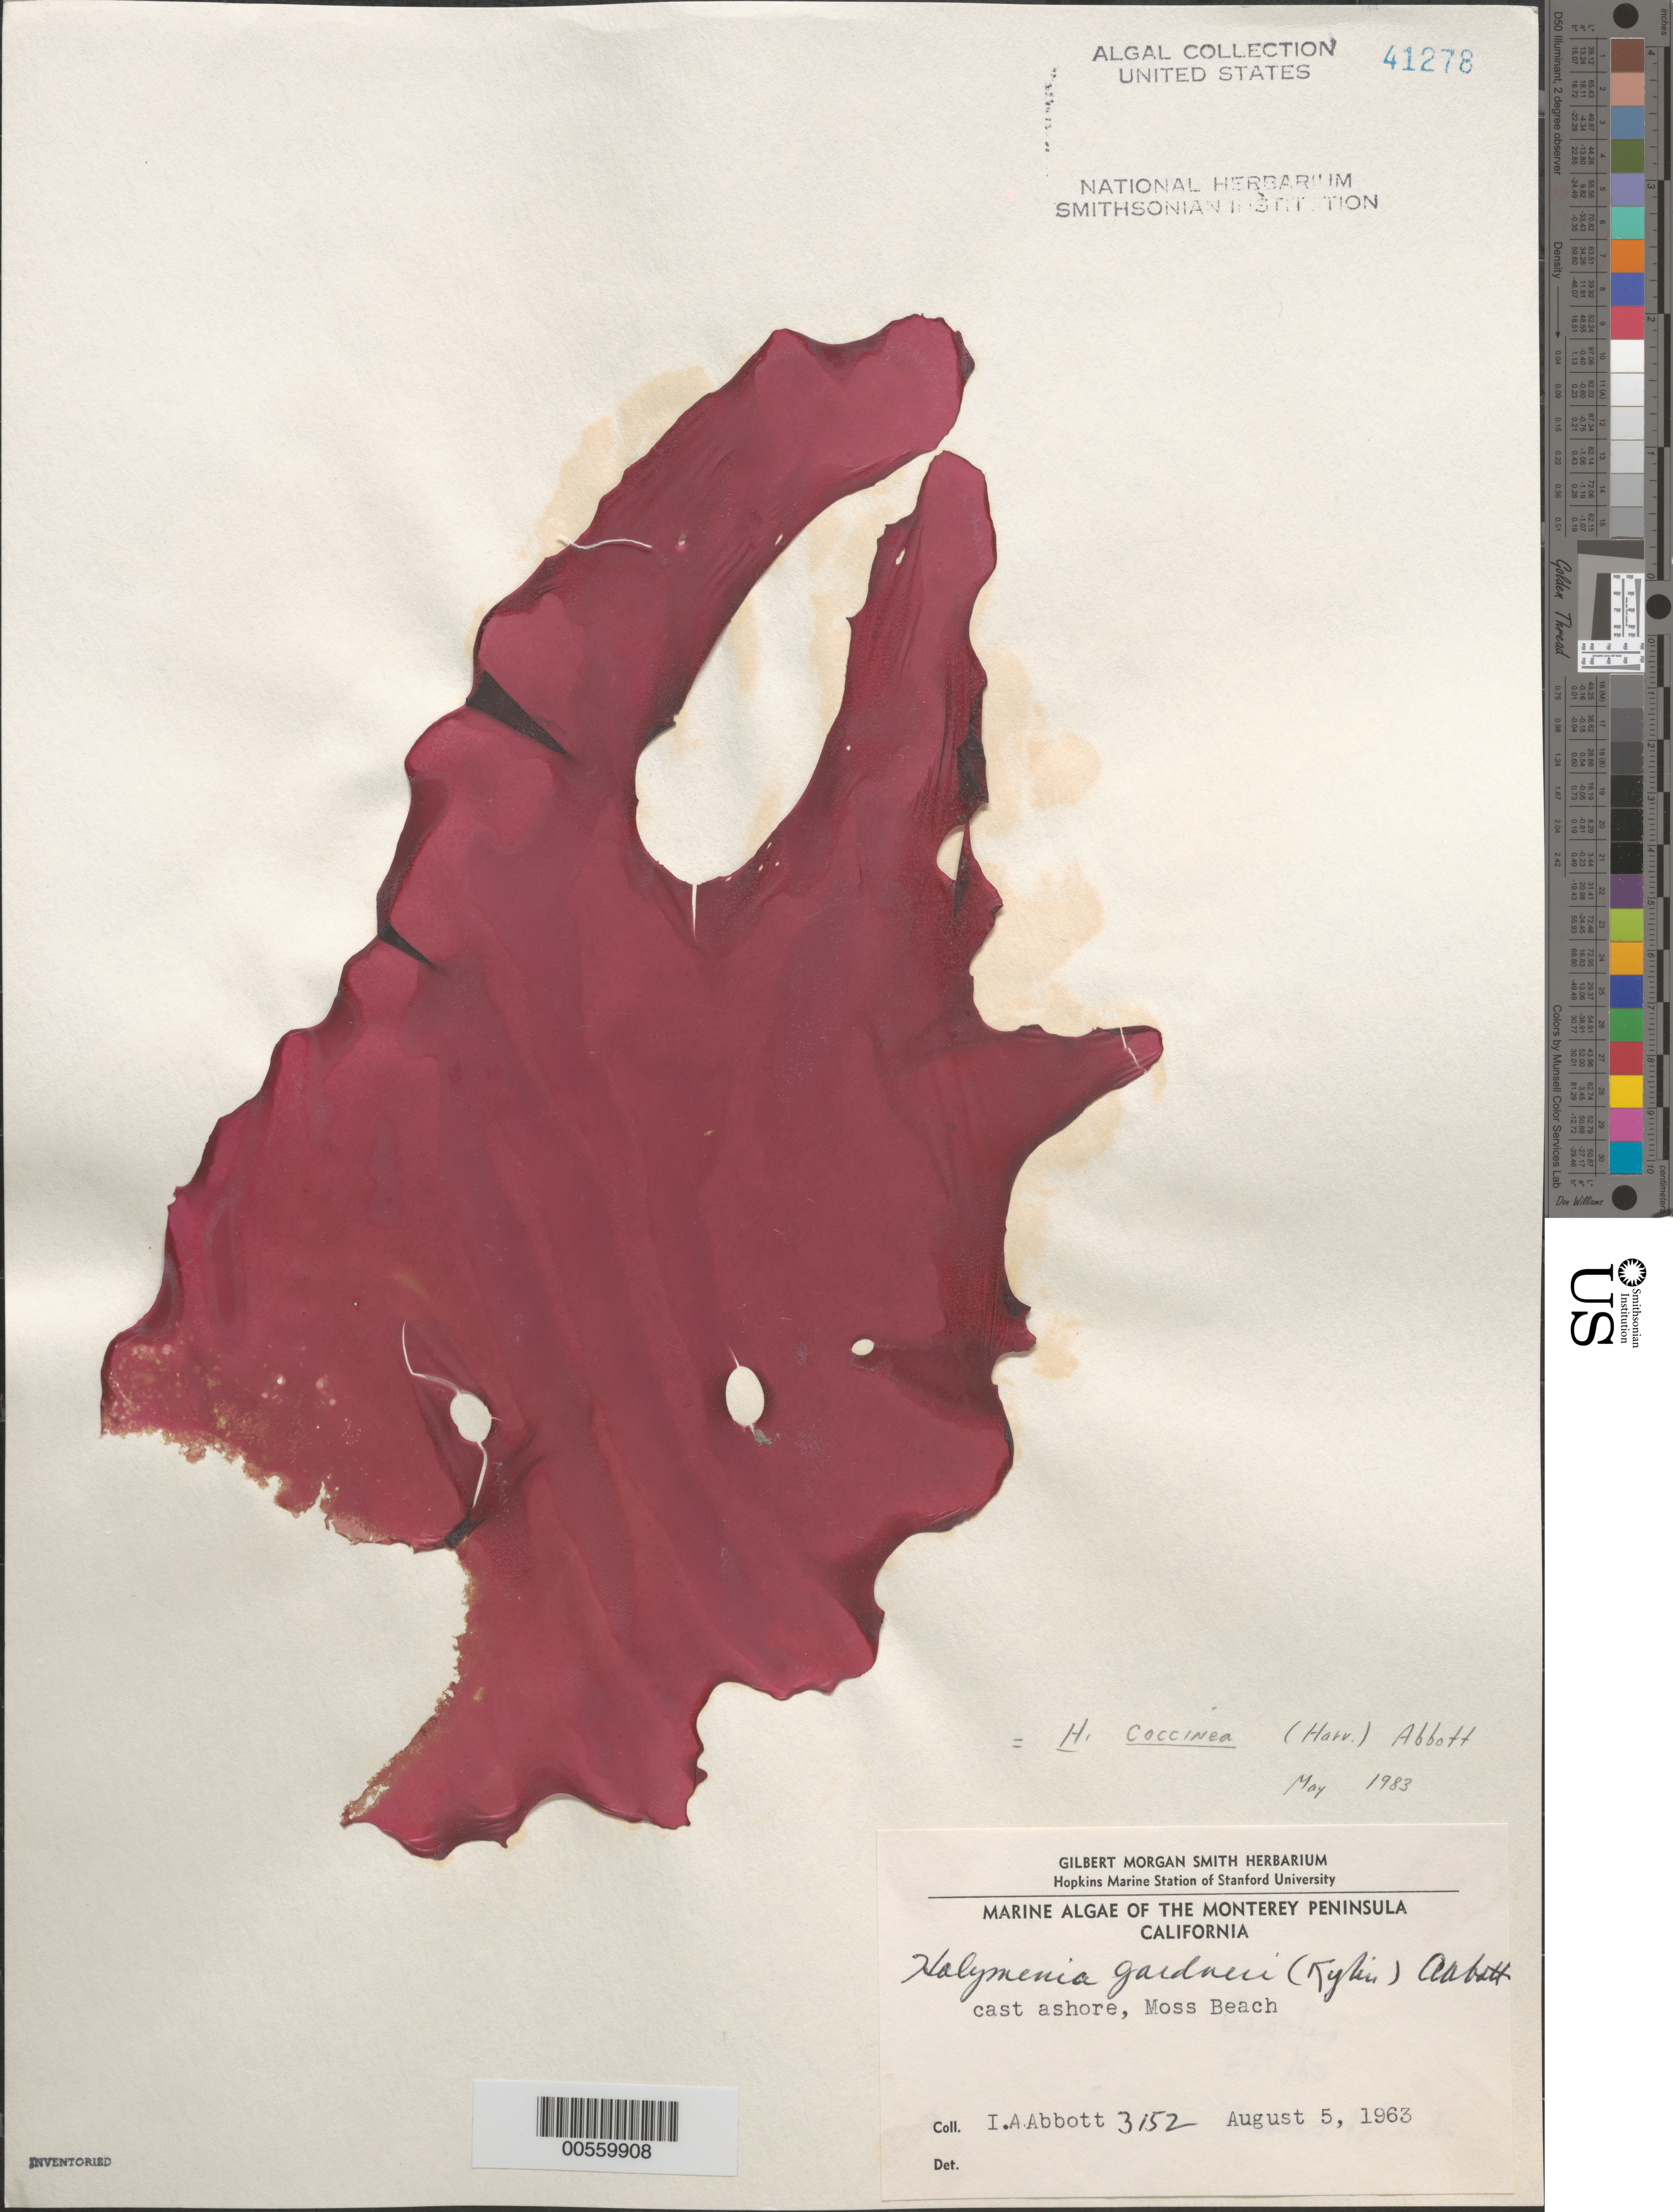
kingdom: Plantae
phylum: Rhodophyta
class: Florideophyceae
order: Gigartinales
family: Dumontiaceae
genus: Weeksia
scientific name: Weeksia coccinea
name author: (Harv.) S.C. Lindstrom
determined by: Algae name updating Project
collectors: I. A. Abbott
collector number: IAA 3152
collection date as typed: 05 Aug 1963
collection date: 1963-08-05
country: United States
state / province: California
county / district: Monterey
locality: Moss Beach, Monterey Peninsula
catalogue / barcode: US 41278